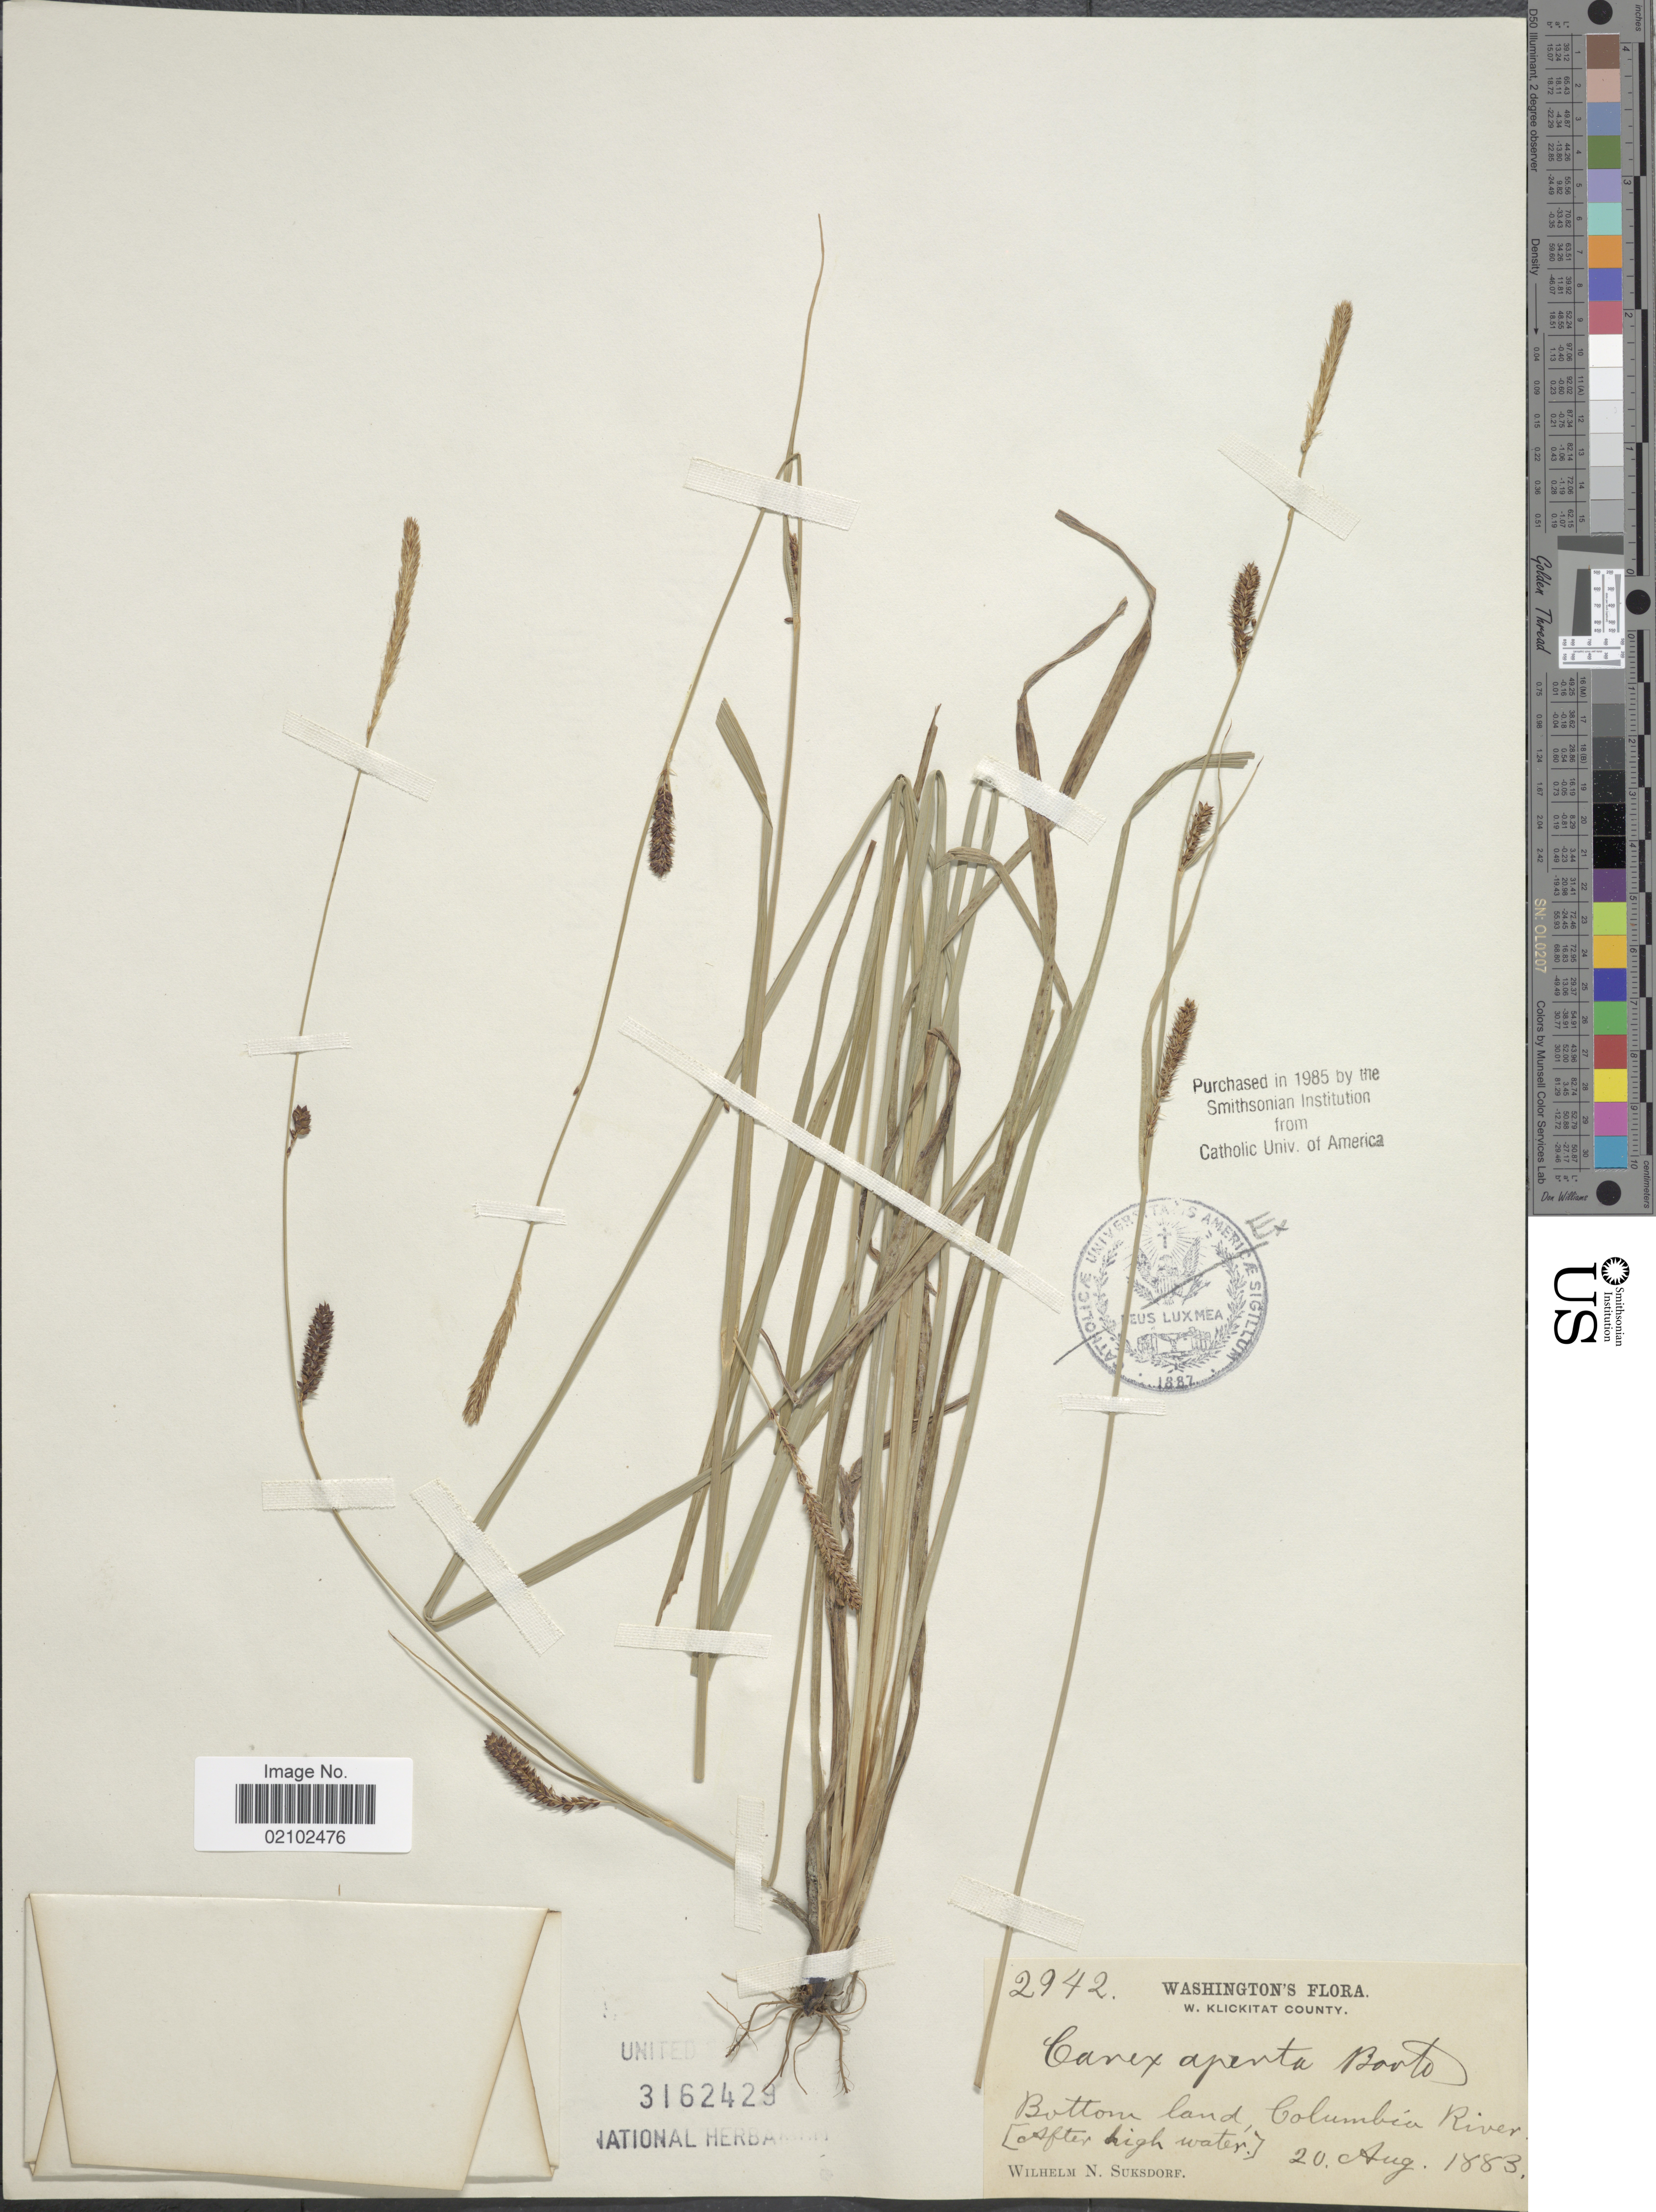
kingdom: Plantae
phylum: Tracheophyta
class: Liliopsida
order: Poales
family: Cyperaceae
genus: Carex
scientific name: Carex aperta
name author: Boott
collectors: W. N. Suksdorf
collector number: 2942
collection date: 1883-08-20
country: United States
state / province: Washington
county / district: Klickitat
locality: W. Klickitat County, Bottom land, Columbia River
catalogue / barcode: US 3162429